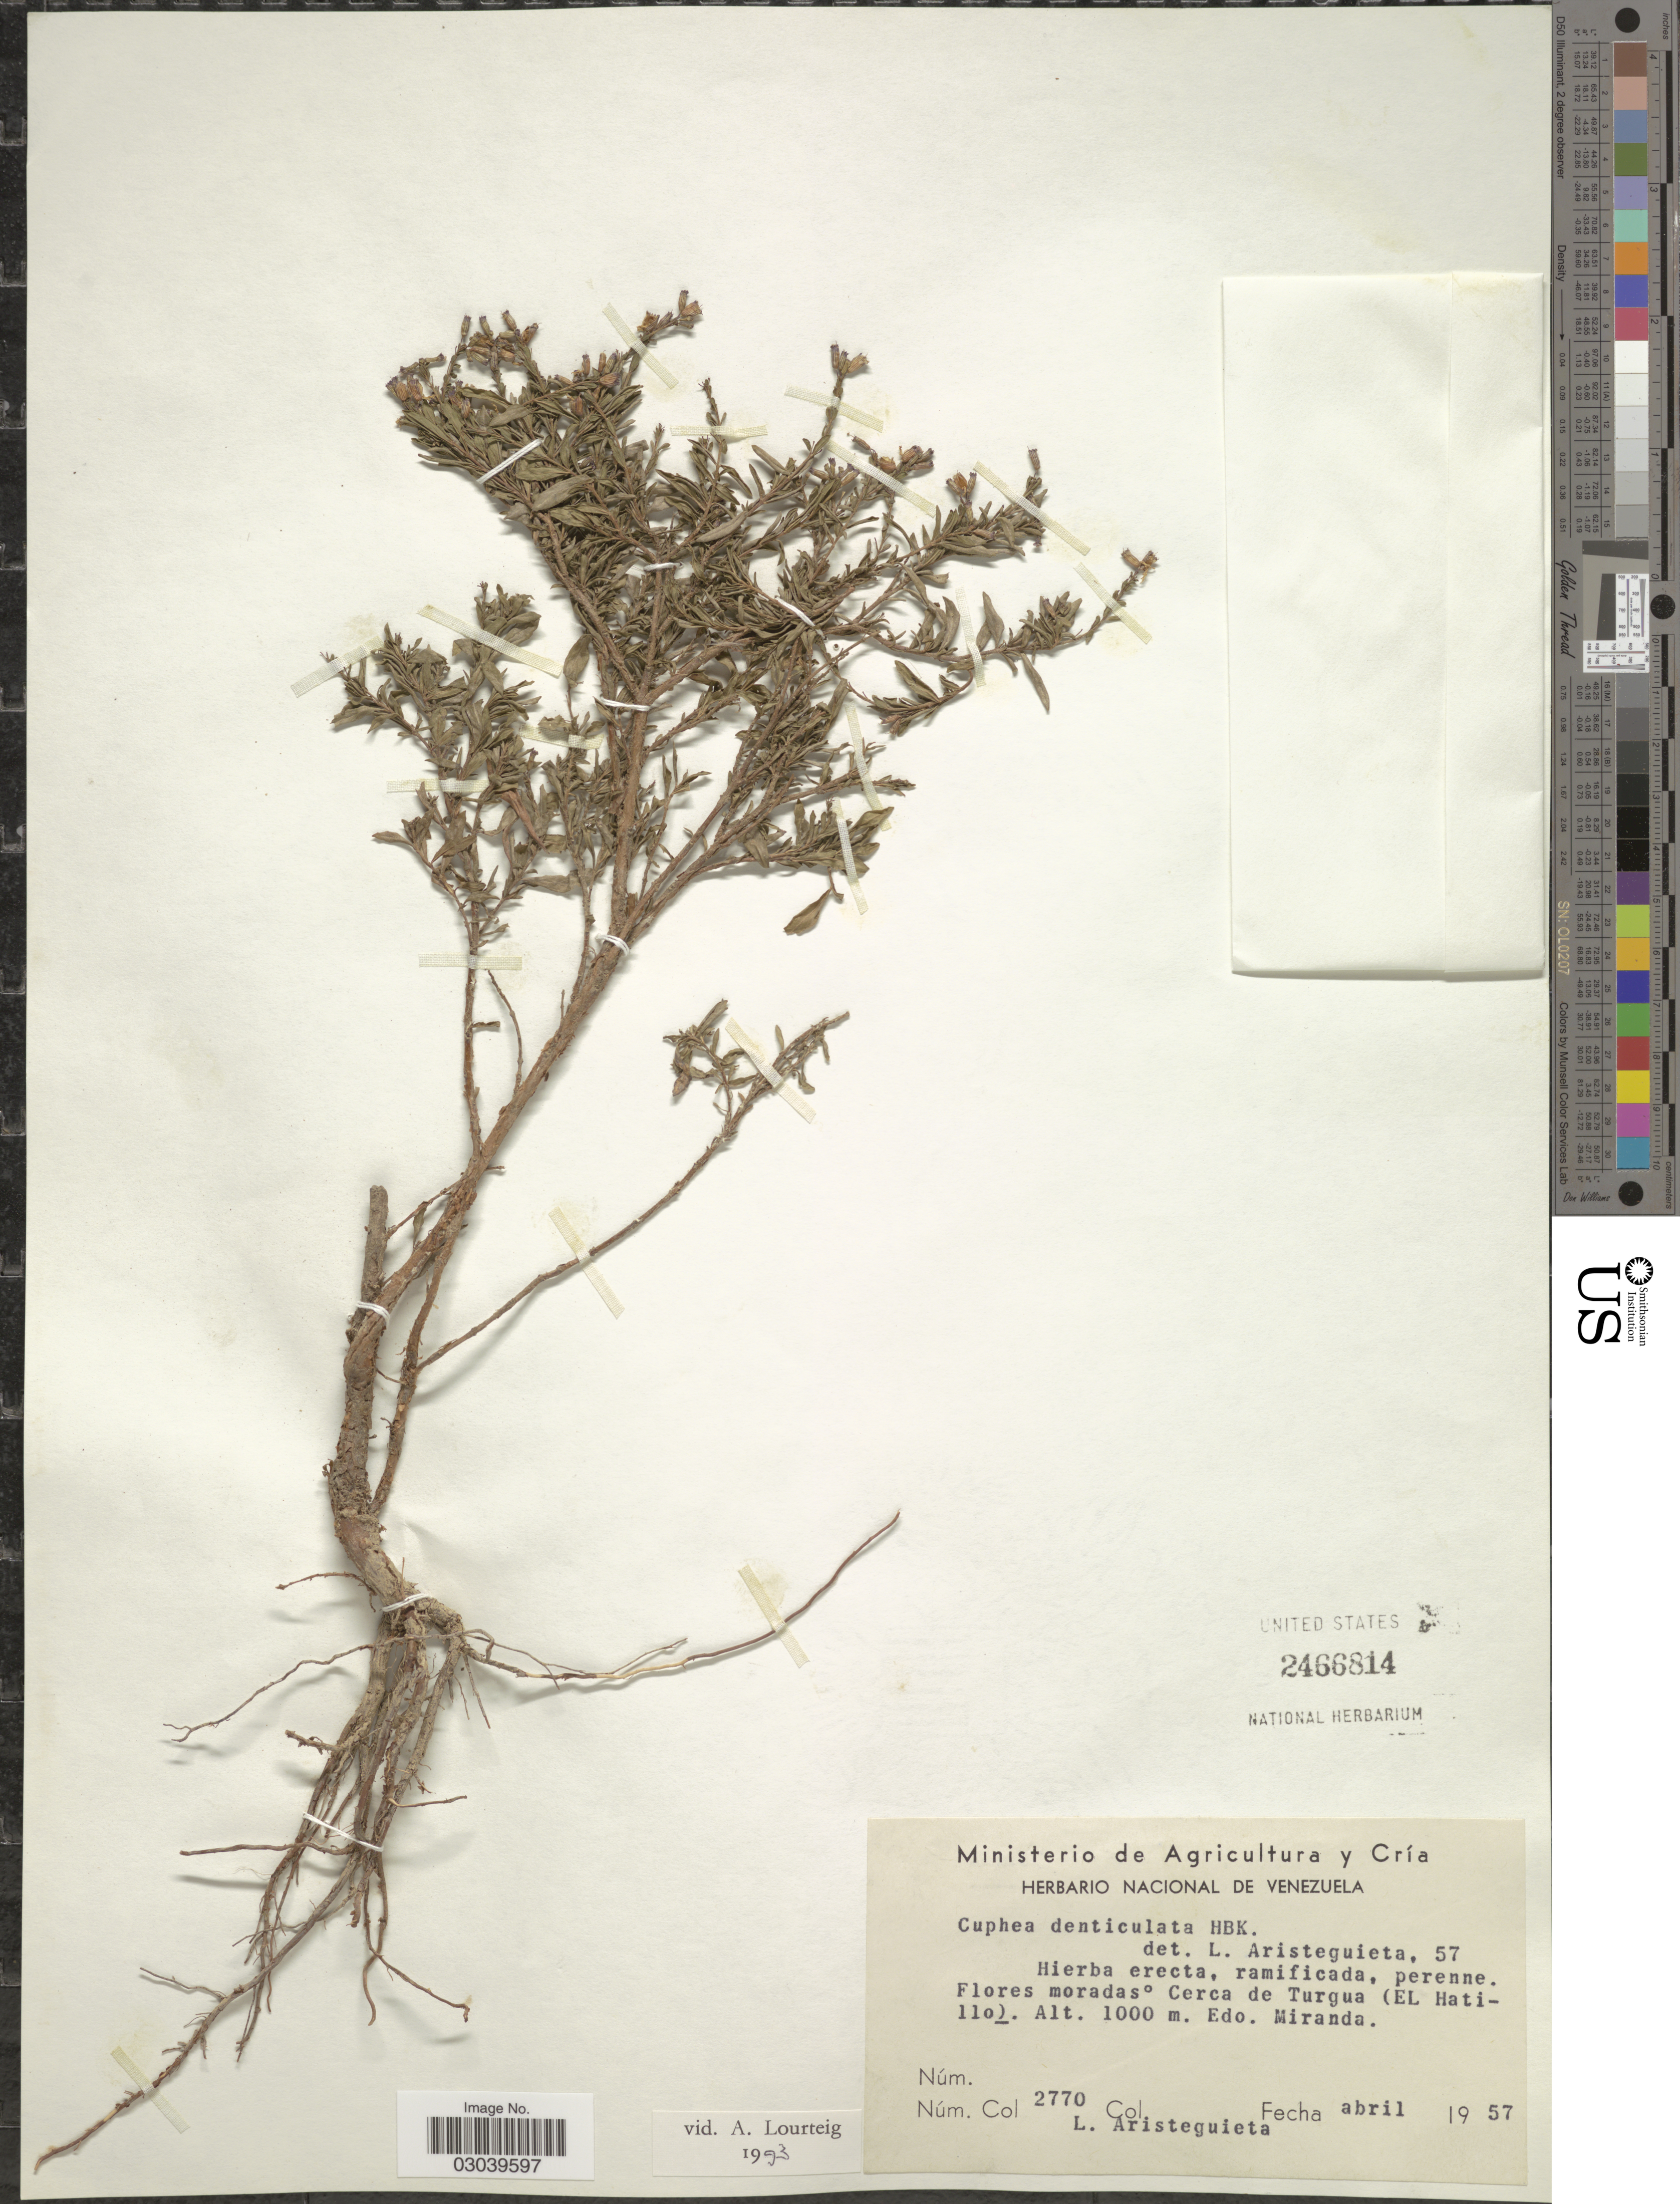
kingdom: Plantae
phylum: Tracheophyta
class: Magnoliopsida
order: Myrtales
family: Lythraceae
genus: Cuphea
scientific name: Cuphea denticulata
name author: Kunth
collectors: L. Aristeguieta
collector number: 2770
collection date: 1957-04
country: Venezuela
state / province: Miranda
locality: Cerca de Turgua (El Hatillo).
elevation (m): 1000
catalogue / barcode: US 2466814